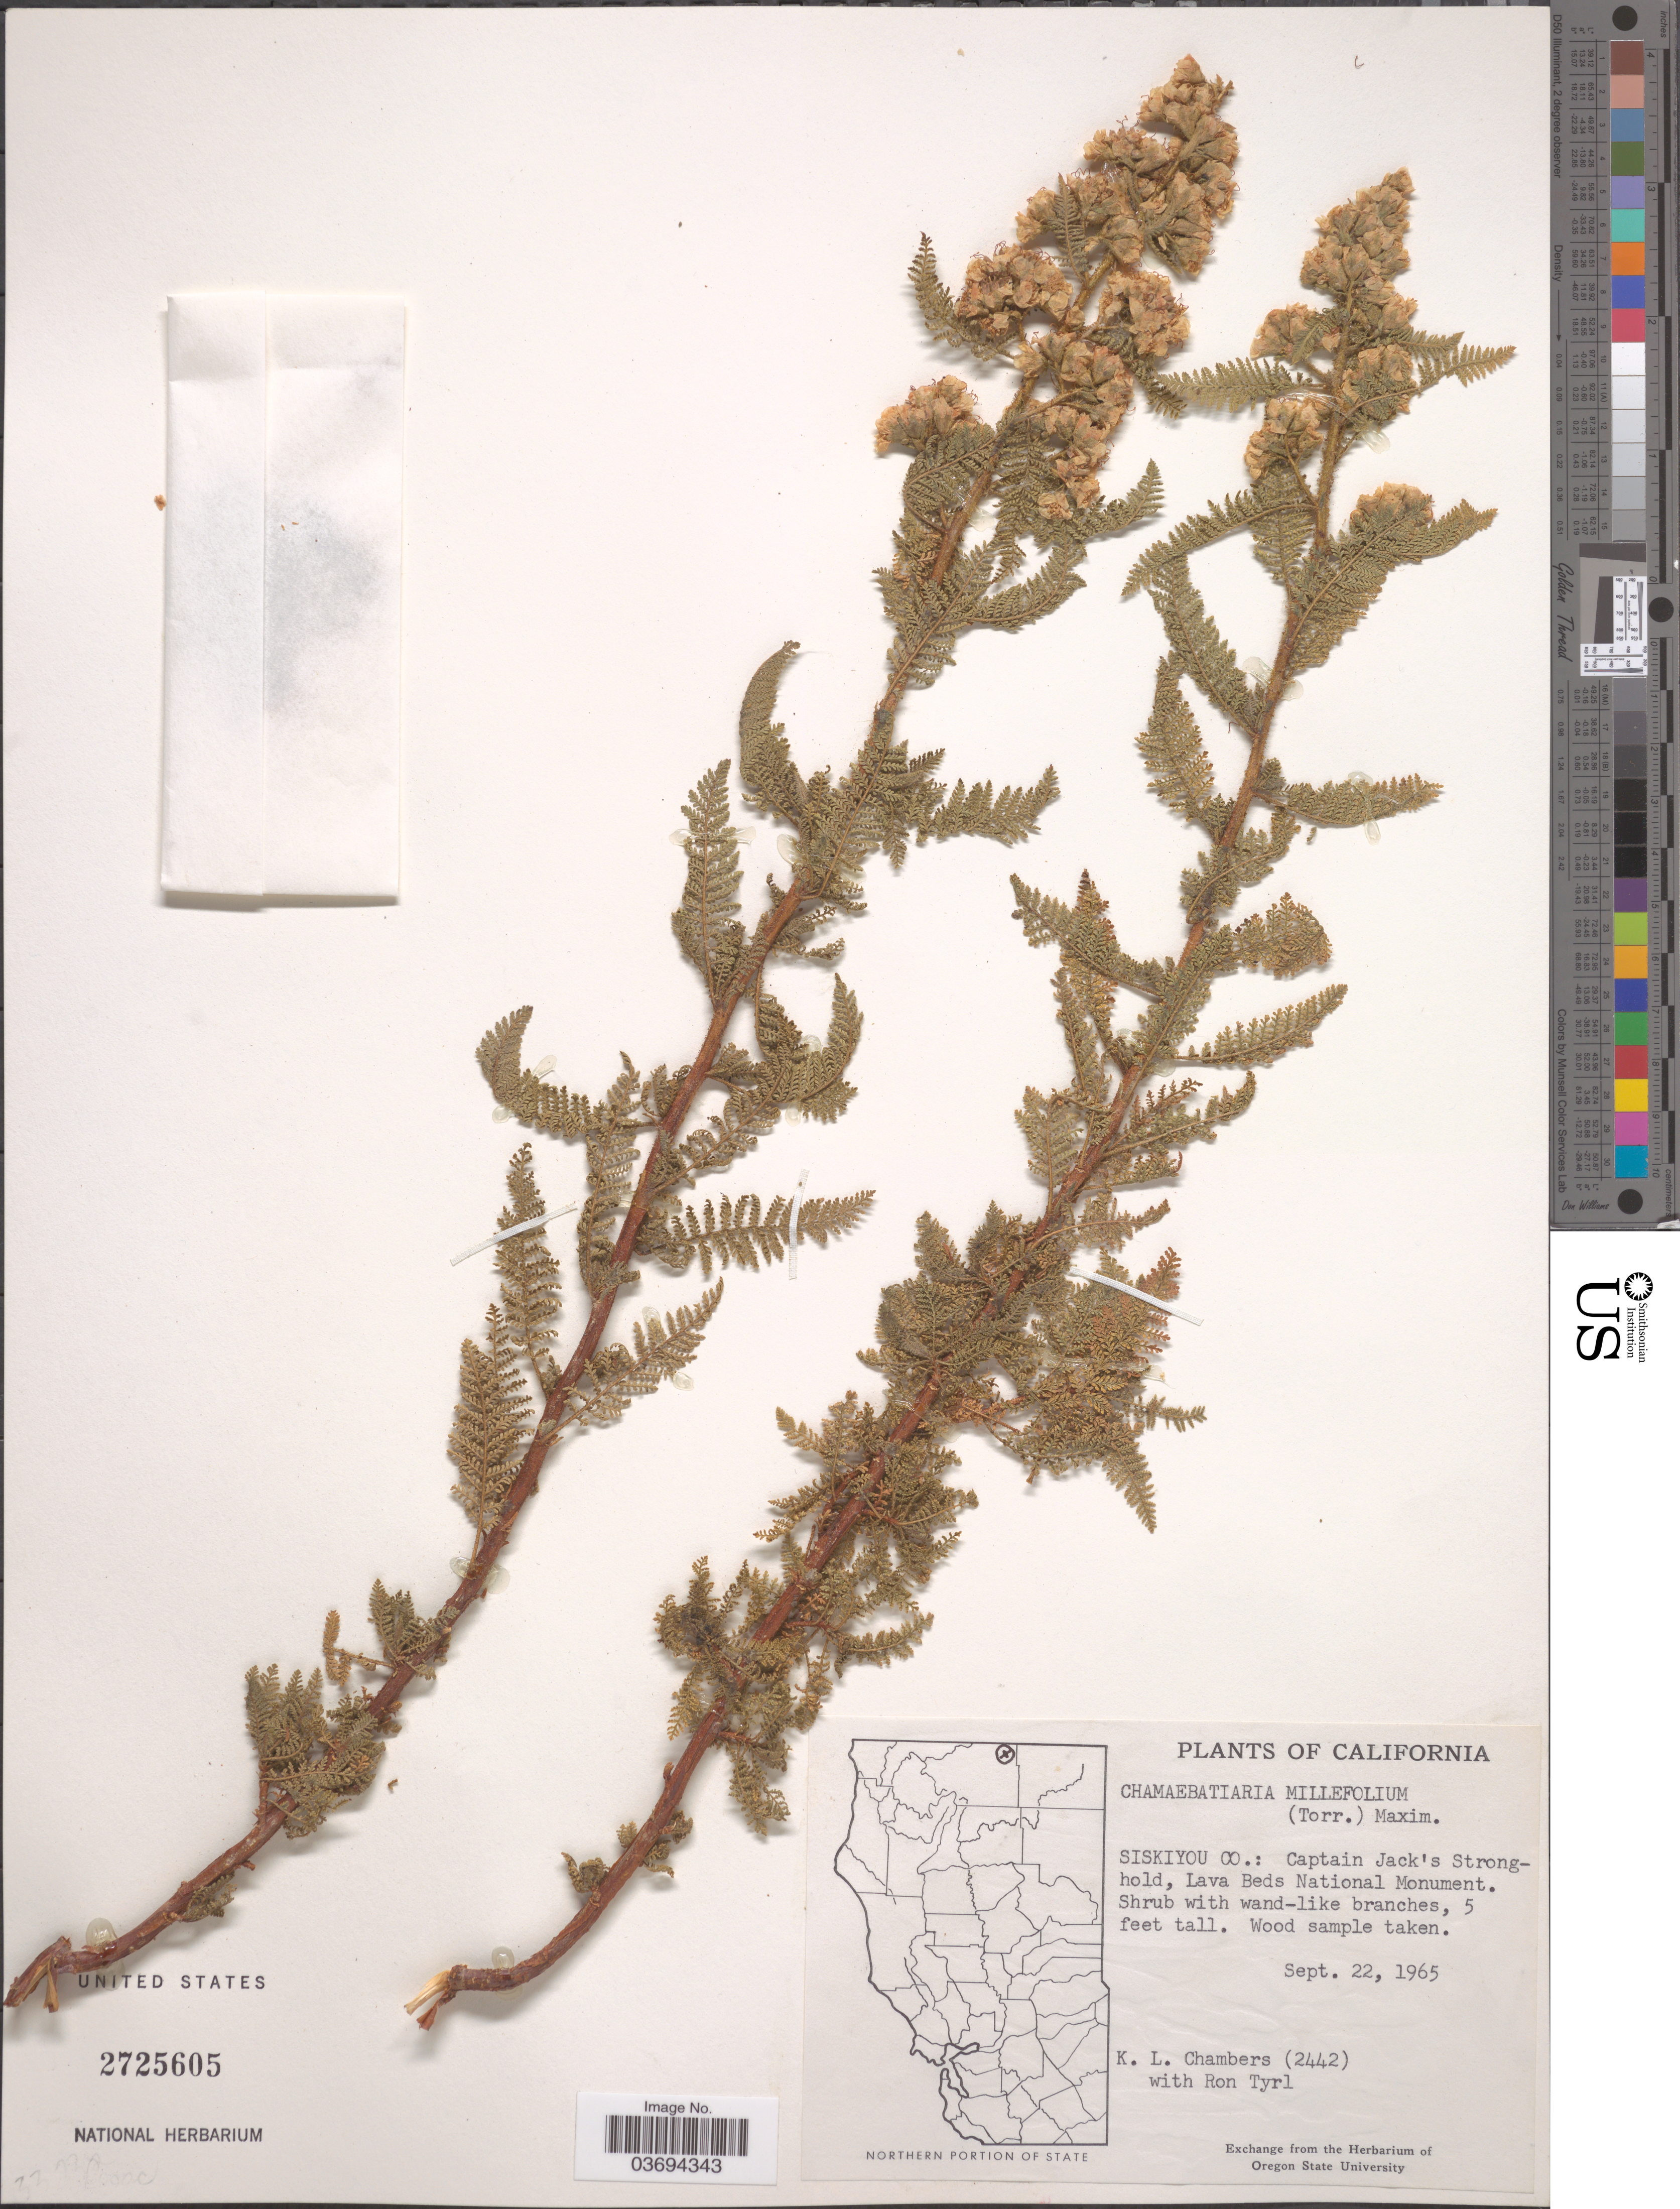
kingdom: Plantae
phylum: Tracheophyta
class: Magnoliopsida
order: Rosales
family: Rosaceae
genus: Chamaebatiaria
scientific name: Chamaebatiaria millefolium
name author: (Torr.) Maxim.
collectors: K. Chambers & R. Tyrl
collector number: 2442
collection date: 1965-09-22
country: United States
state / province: California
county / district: Siskiyou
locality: Siskiyou Co.: Captain Jack's Stronghold, Lava Beds National Monument. Northern Portion of State.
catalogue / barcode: US 2725605